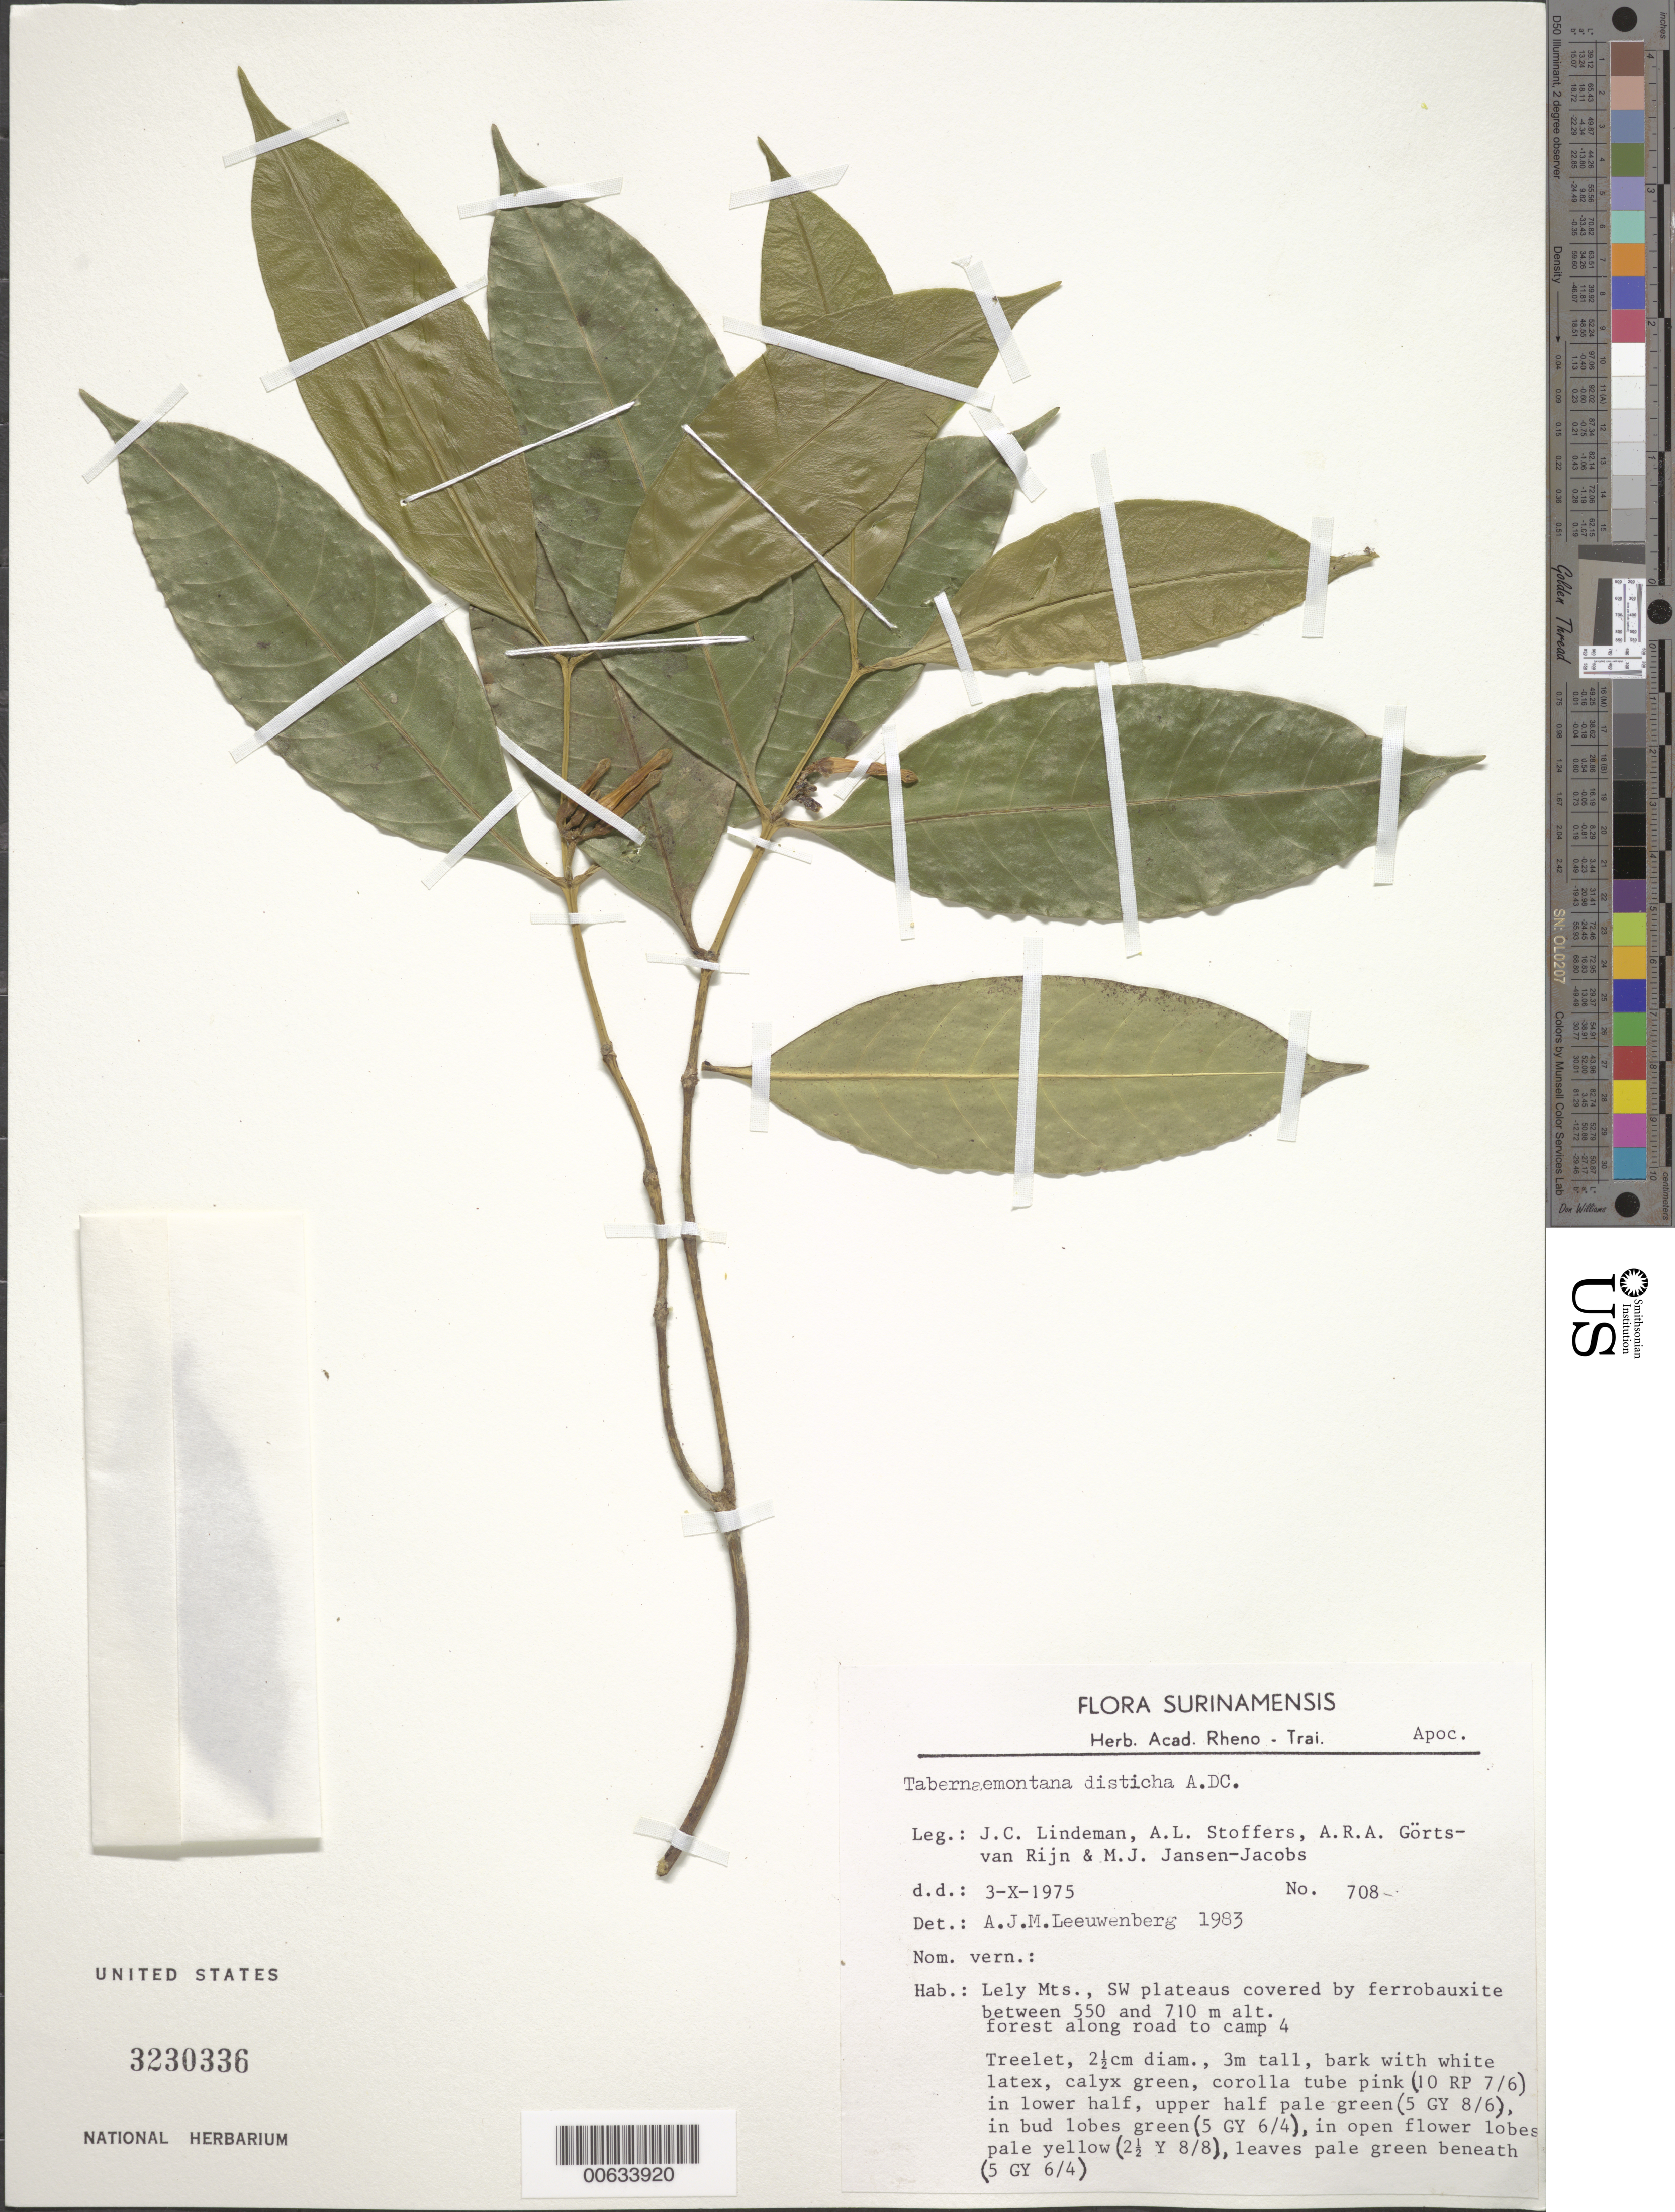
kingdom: Plantae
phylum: Tracheophyta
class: Magnoliopsida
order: Gentianales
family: Apocynaceae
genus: Tabernaemontana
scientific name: Tabernaemontana disticha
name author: A. DC.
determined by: Leeuwenberg, A. J. M.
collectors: J. C. Lindeman, A. Stoffers, A. .R. A. Görts-van Rijn & M. J. Jansen-Jacobs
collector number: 75 708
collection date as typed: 3-Oct-75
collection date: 1975-10-03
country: Suriname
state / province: Marowijne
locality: Lely Mts., SW plateaus, along road to camp 4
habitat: Plateaus covered by ferrobauxite; forest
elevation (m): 550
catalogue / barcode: US 3230336